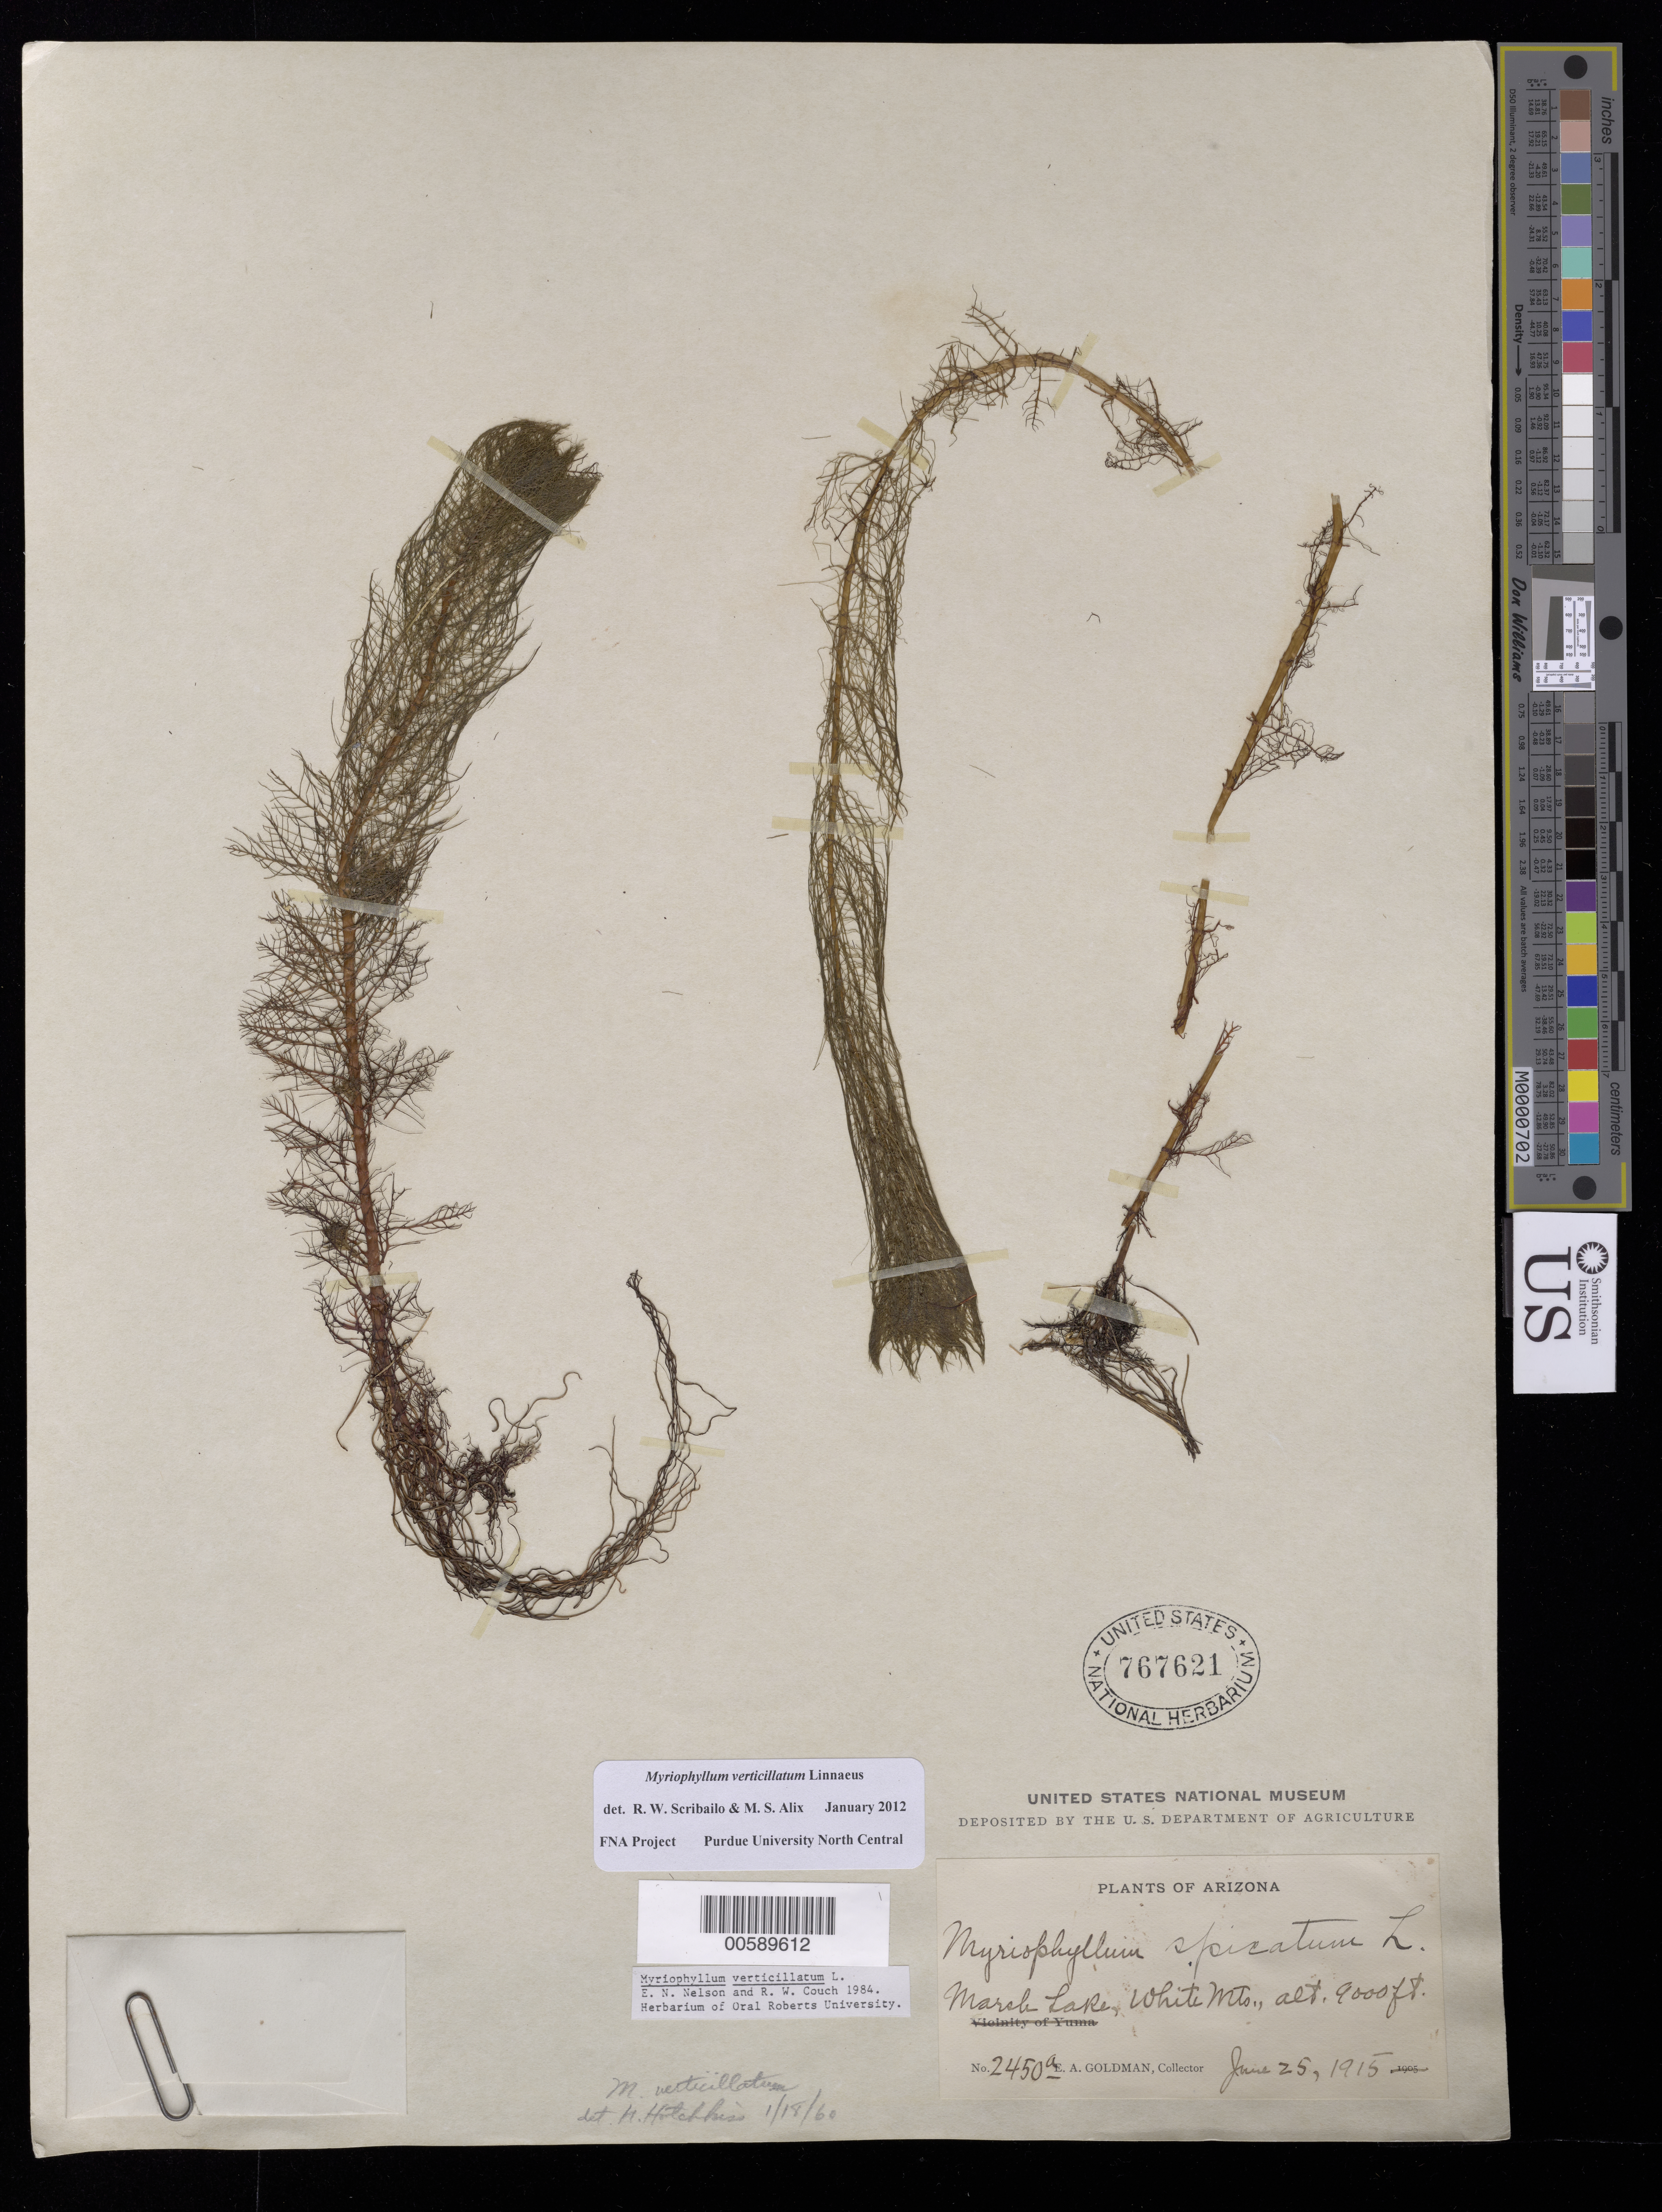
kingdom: Plantae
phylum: Tracheophyta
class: Magnoliopsida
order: Saxifragales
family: Haloragaceae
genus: Myriophyllum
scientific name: Myriophyllum verticillatum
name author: L.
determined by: Scribailo, R. W.; Alix, M. S.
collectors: E. A. Goldman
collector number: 2450a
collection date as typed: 25 Jun 1915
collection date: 1915-06-25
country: United States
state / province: Arizona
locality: Marsh Lake, White Mts.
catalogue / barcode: US 767621